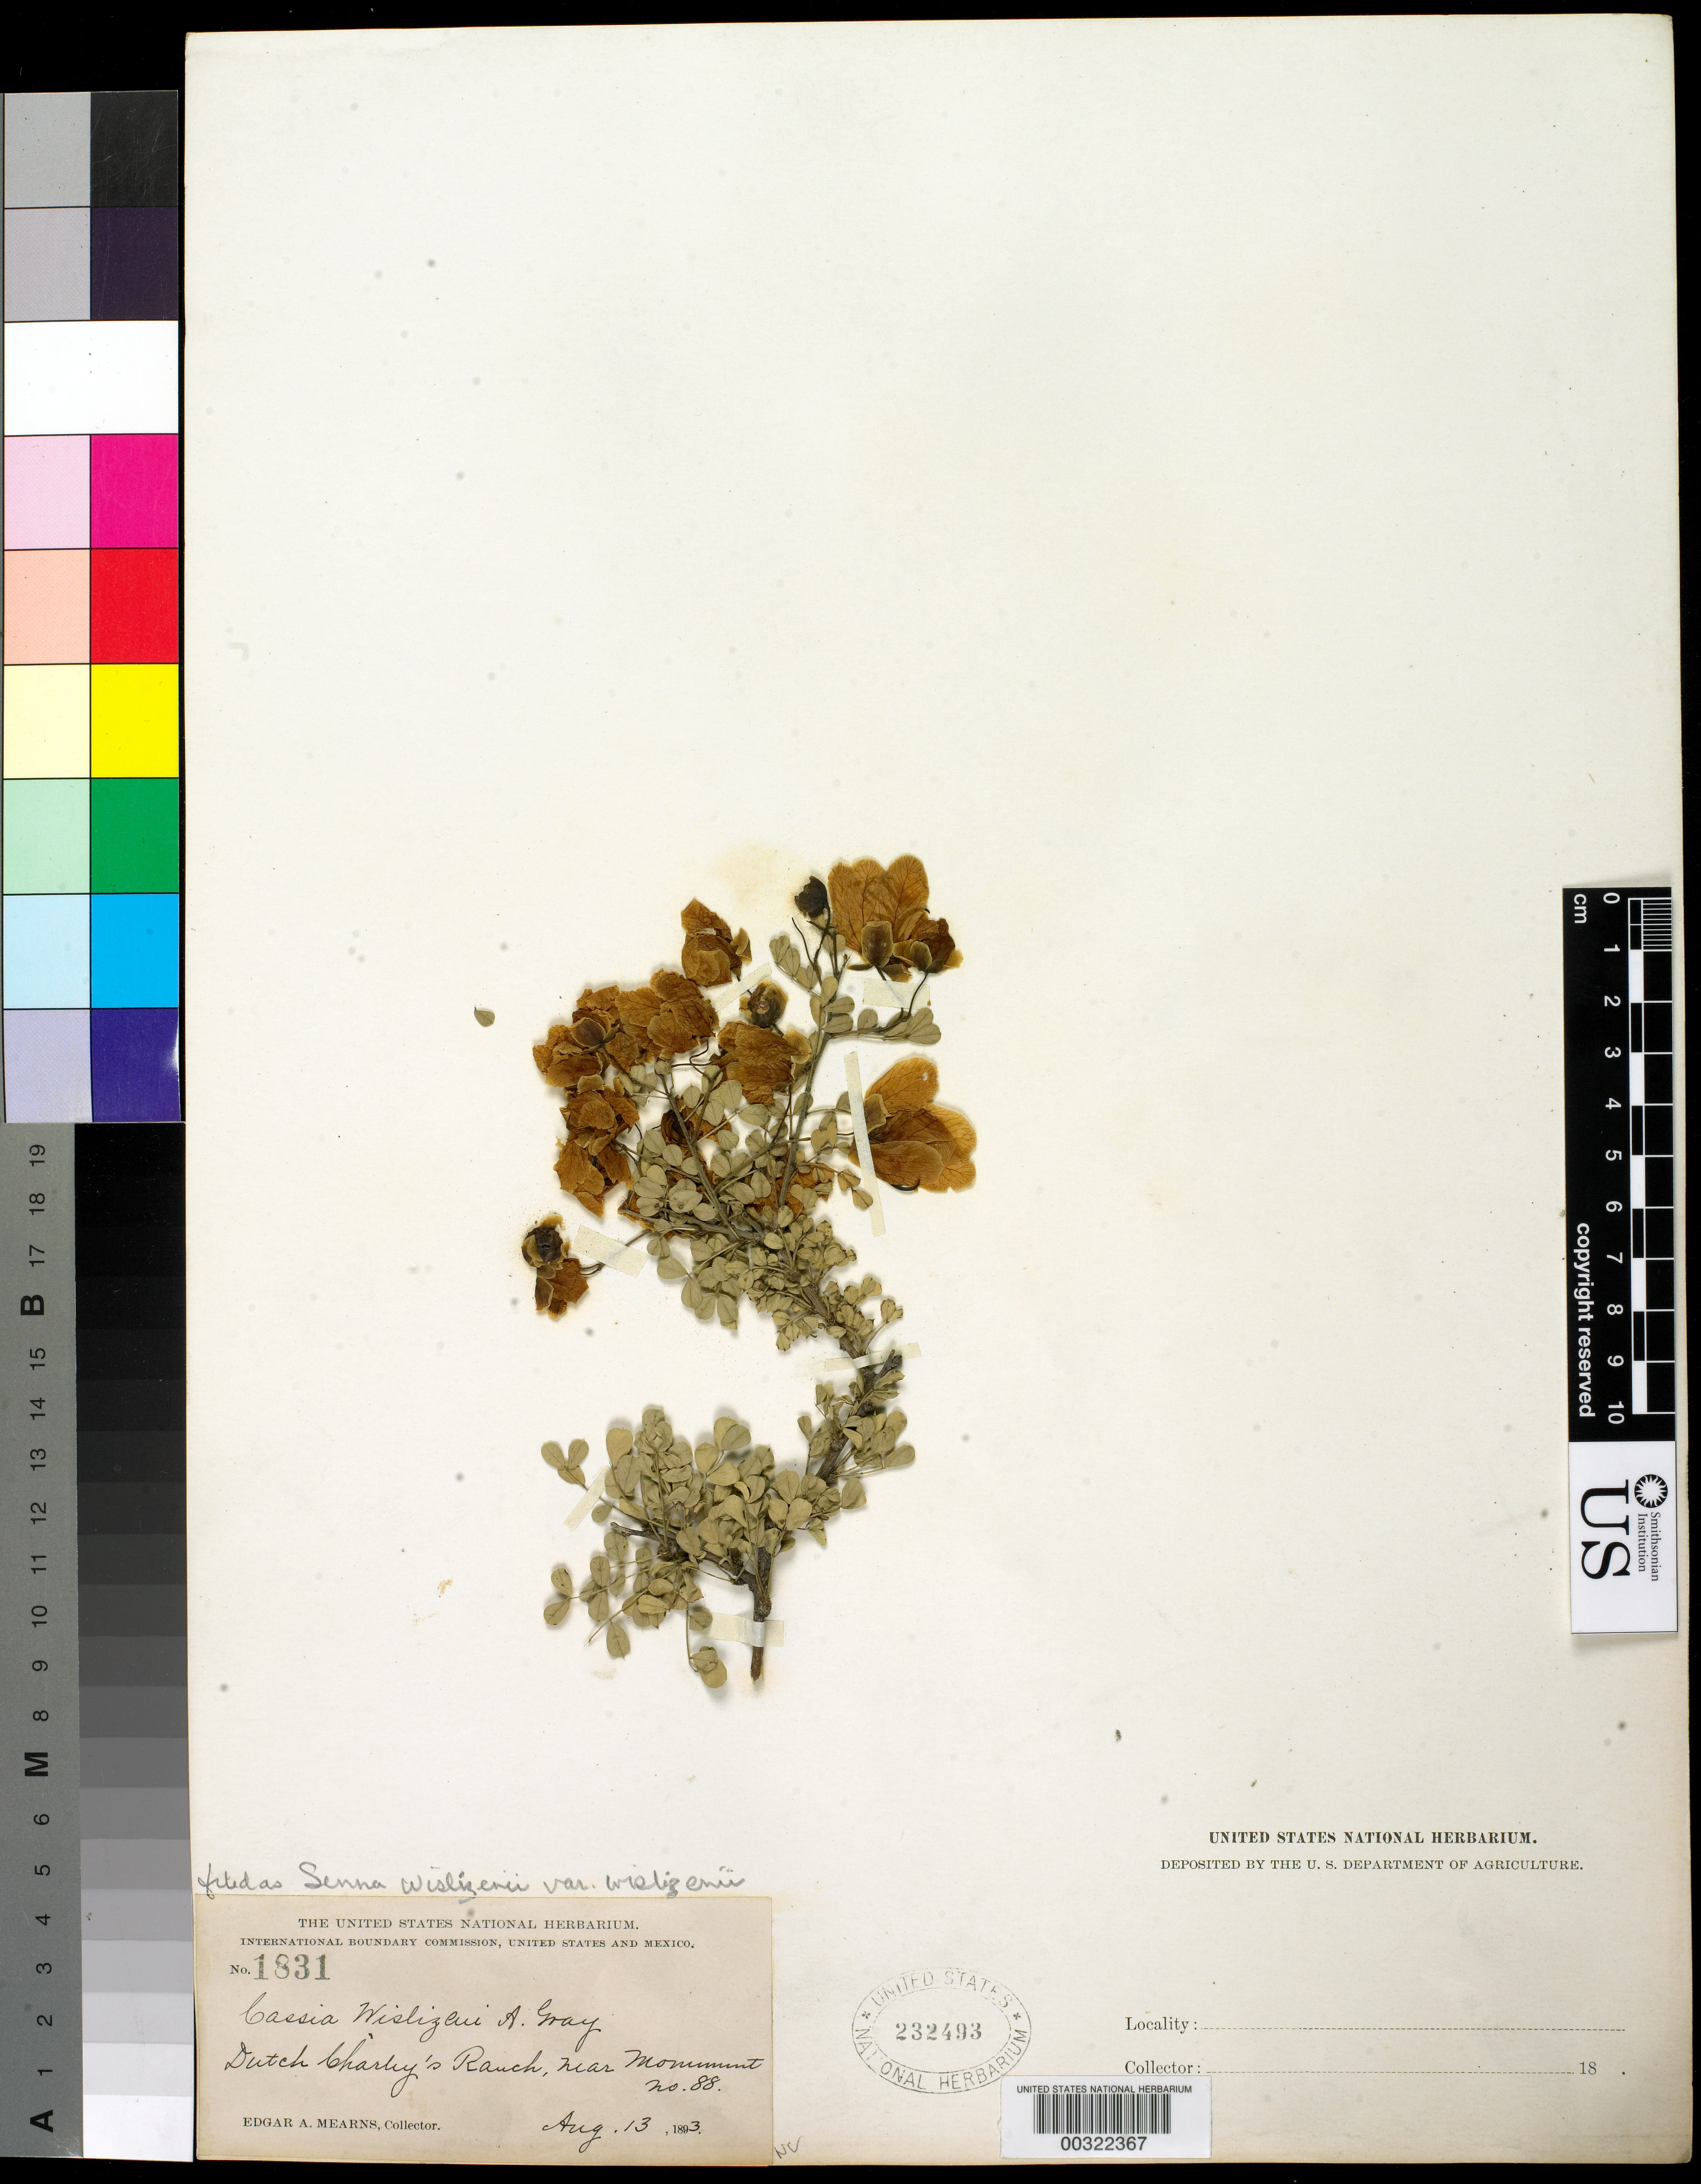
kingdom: Plantae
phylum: Tracheophyta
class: Magnoliopsida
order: Fabales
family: Fabaceae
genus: Senna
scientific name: Senna wislizeni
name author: (A. Gray) H.S. Irwin & Barneby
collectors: E. A. Mearns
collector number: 1831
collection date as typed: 13 Aug 1893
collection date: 1893-08-13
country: United States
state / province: Texas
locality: Dutch charley's ranch, near monument no. 88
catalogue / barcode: US 232493